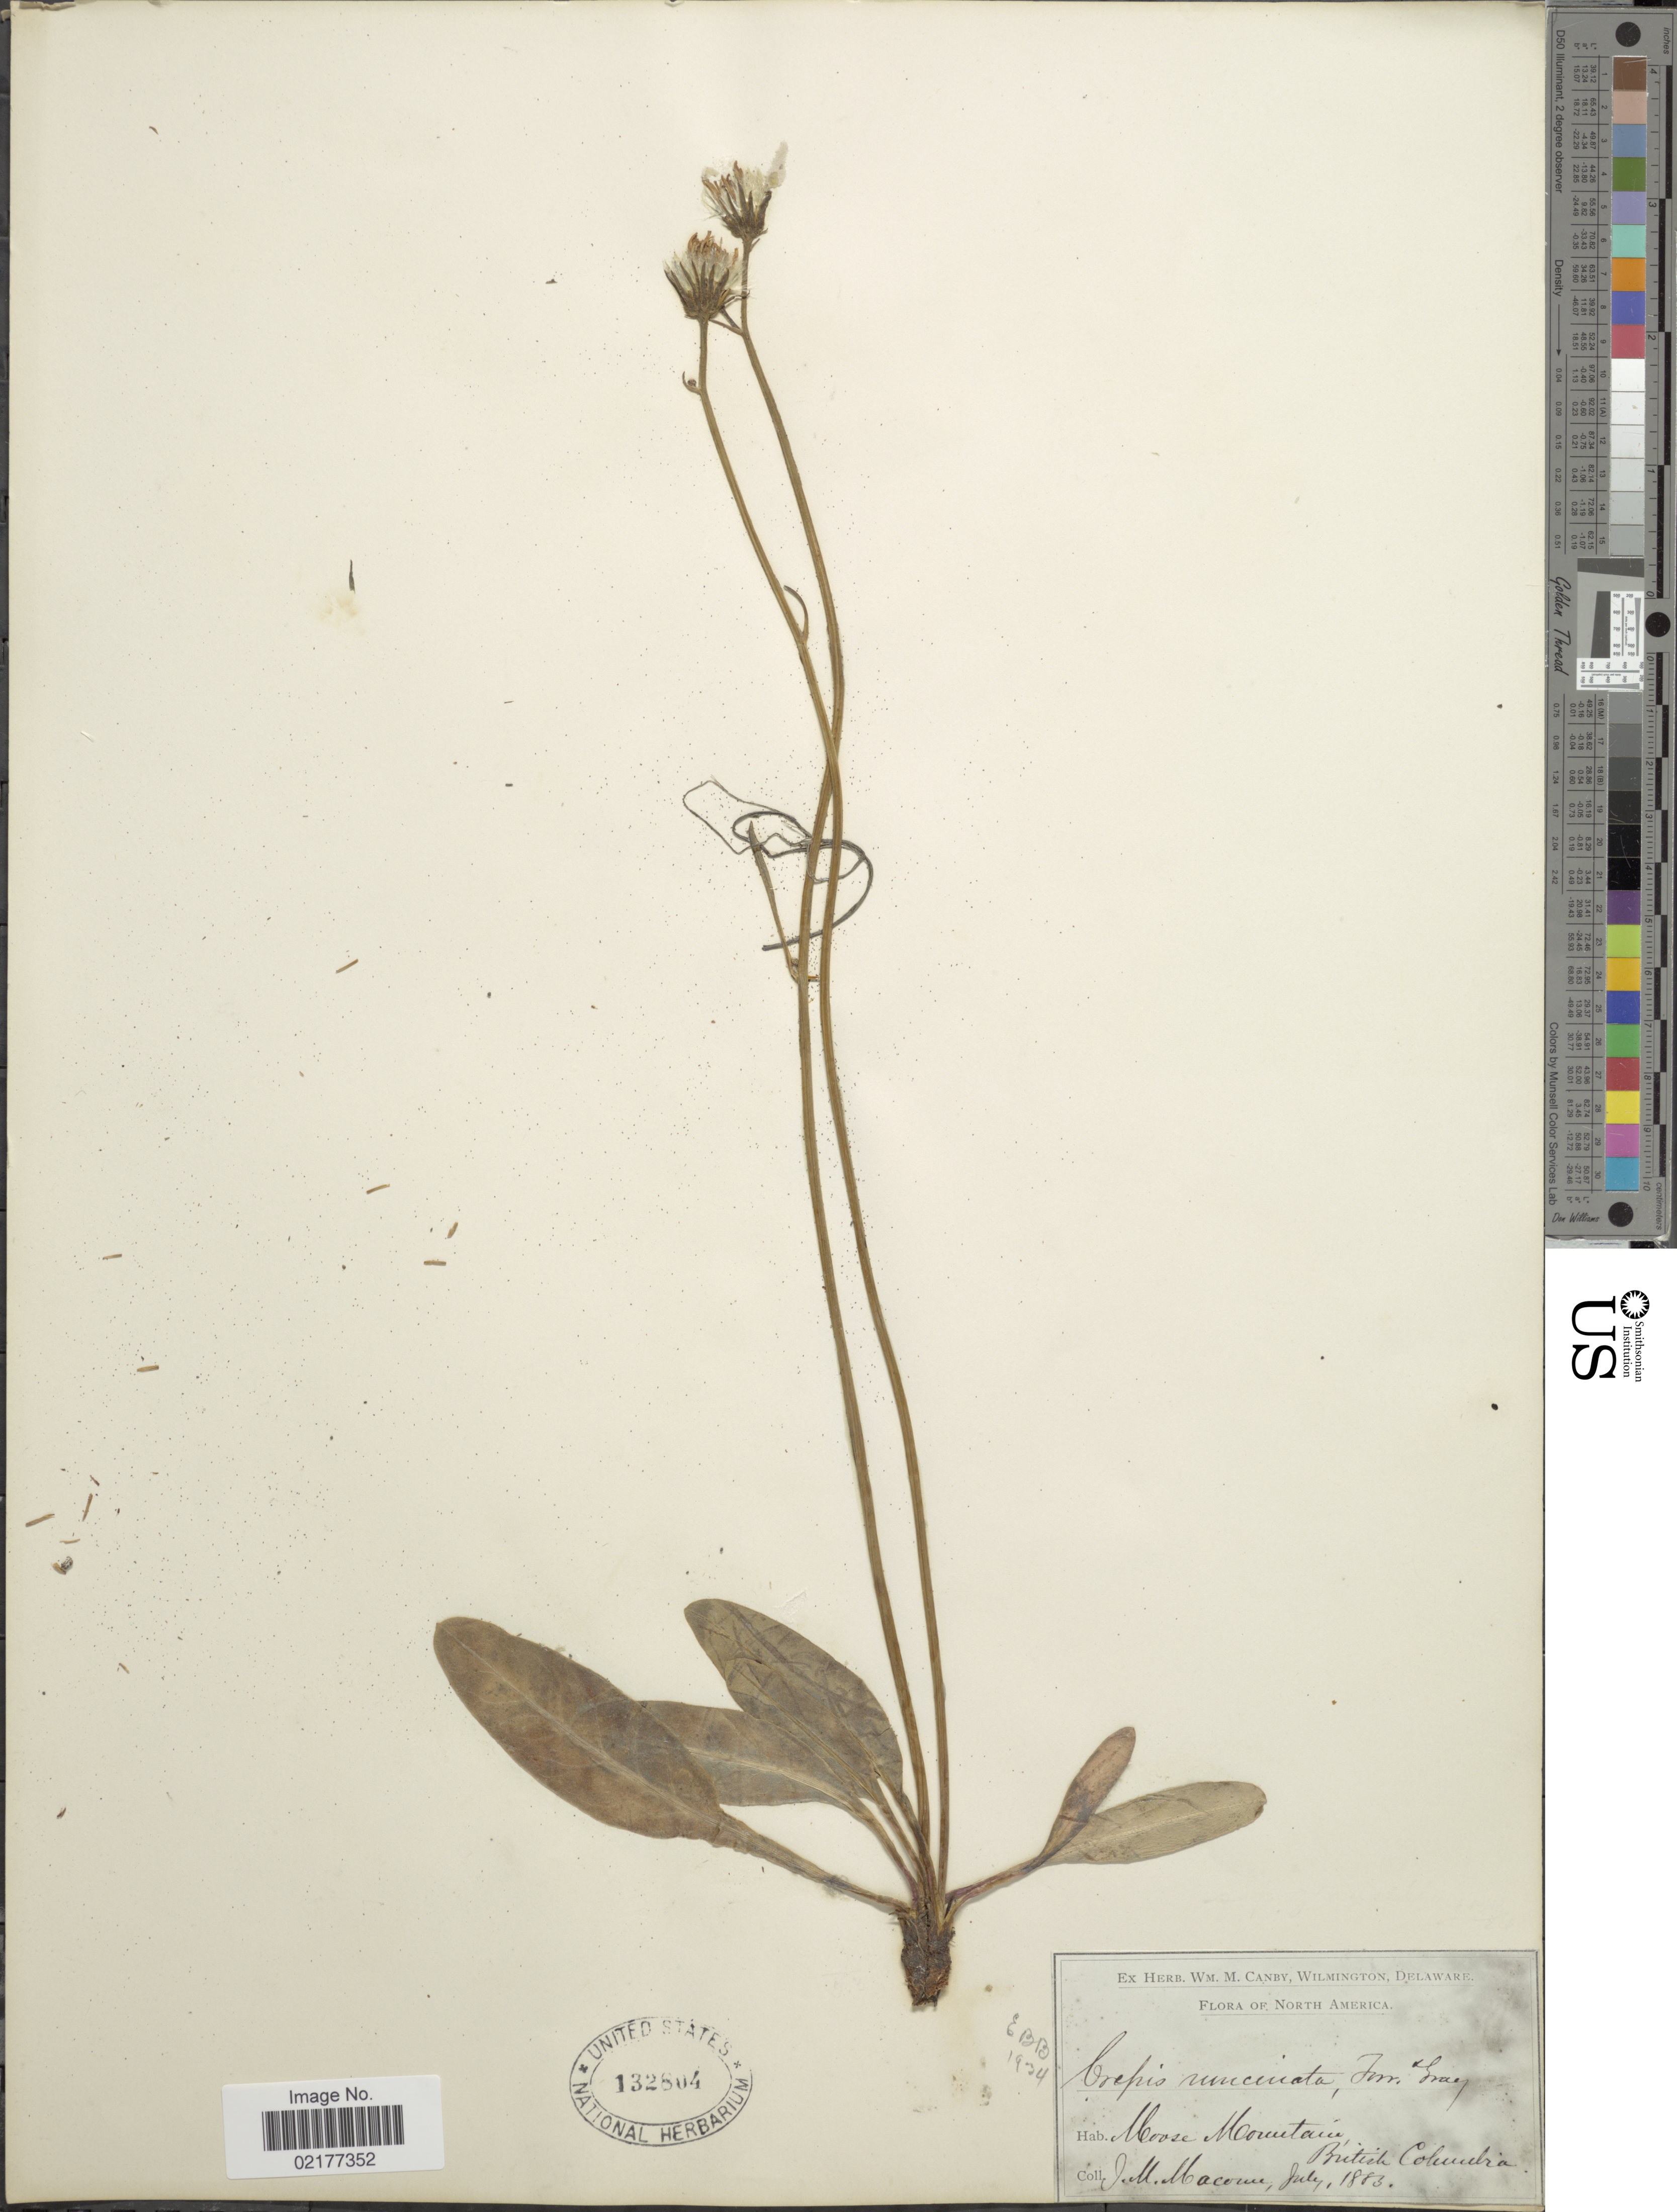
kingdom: Plantae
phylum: Tracheophyta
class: Magnoliopsida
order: Asterales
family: Asteraceae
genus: Crepis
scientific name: Crepis runcinata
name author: Torr. & A. Gray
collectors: J. M. Macoun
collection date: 1883-07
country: Canada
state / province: British Columbia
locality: Moose Mountains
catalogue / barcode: US 132804